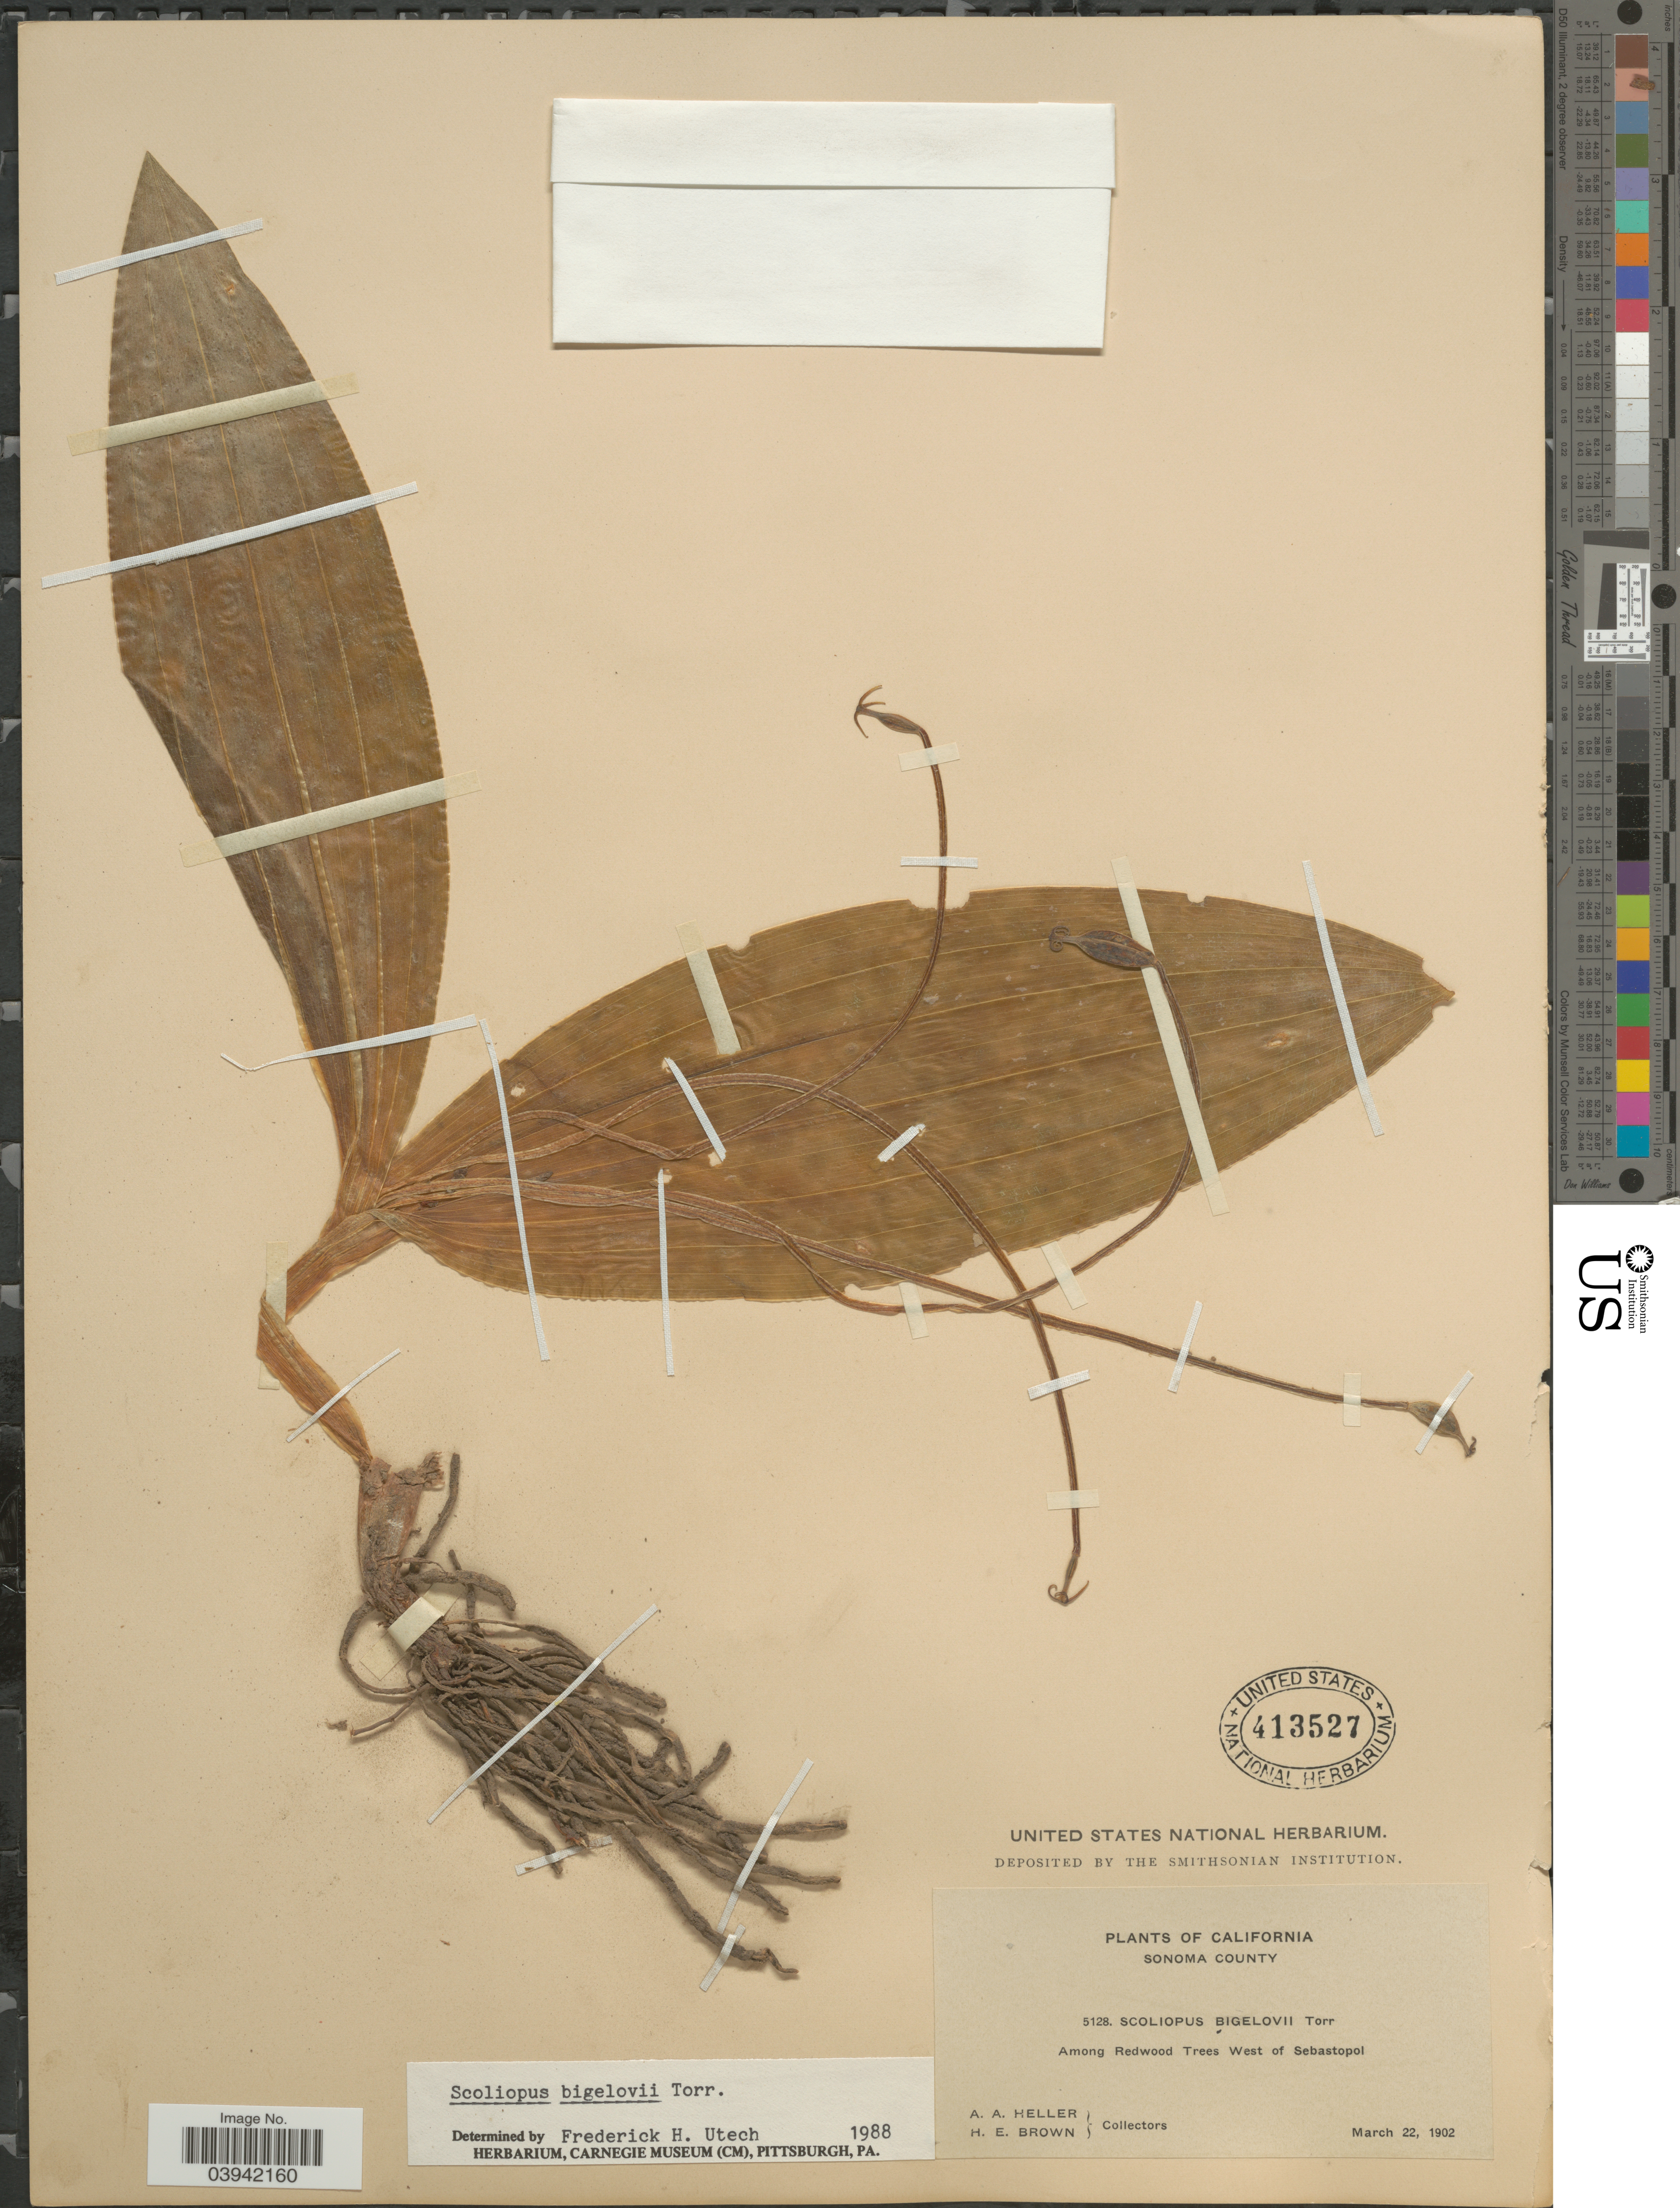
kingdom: Plantae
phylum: Tracheophyta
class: Liliopsida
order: Liliales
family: Liliaceae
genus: Scoliopus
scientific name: Scoliopus bigelovii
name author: Torr.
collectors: A. A. Heller & H. E. Brown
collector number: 5128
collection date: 1902-03-22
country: United States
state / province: California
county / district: Sonoma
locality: Sonoma County. Among Redwood Trees West of Sebastopol.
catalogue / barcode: US 413527